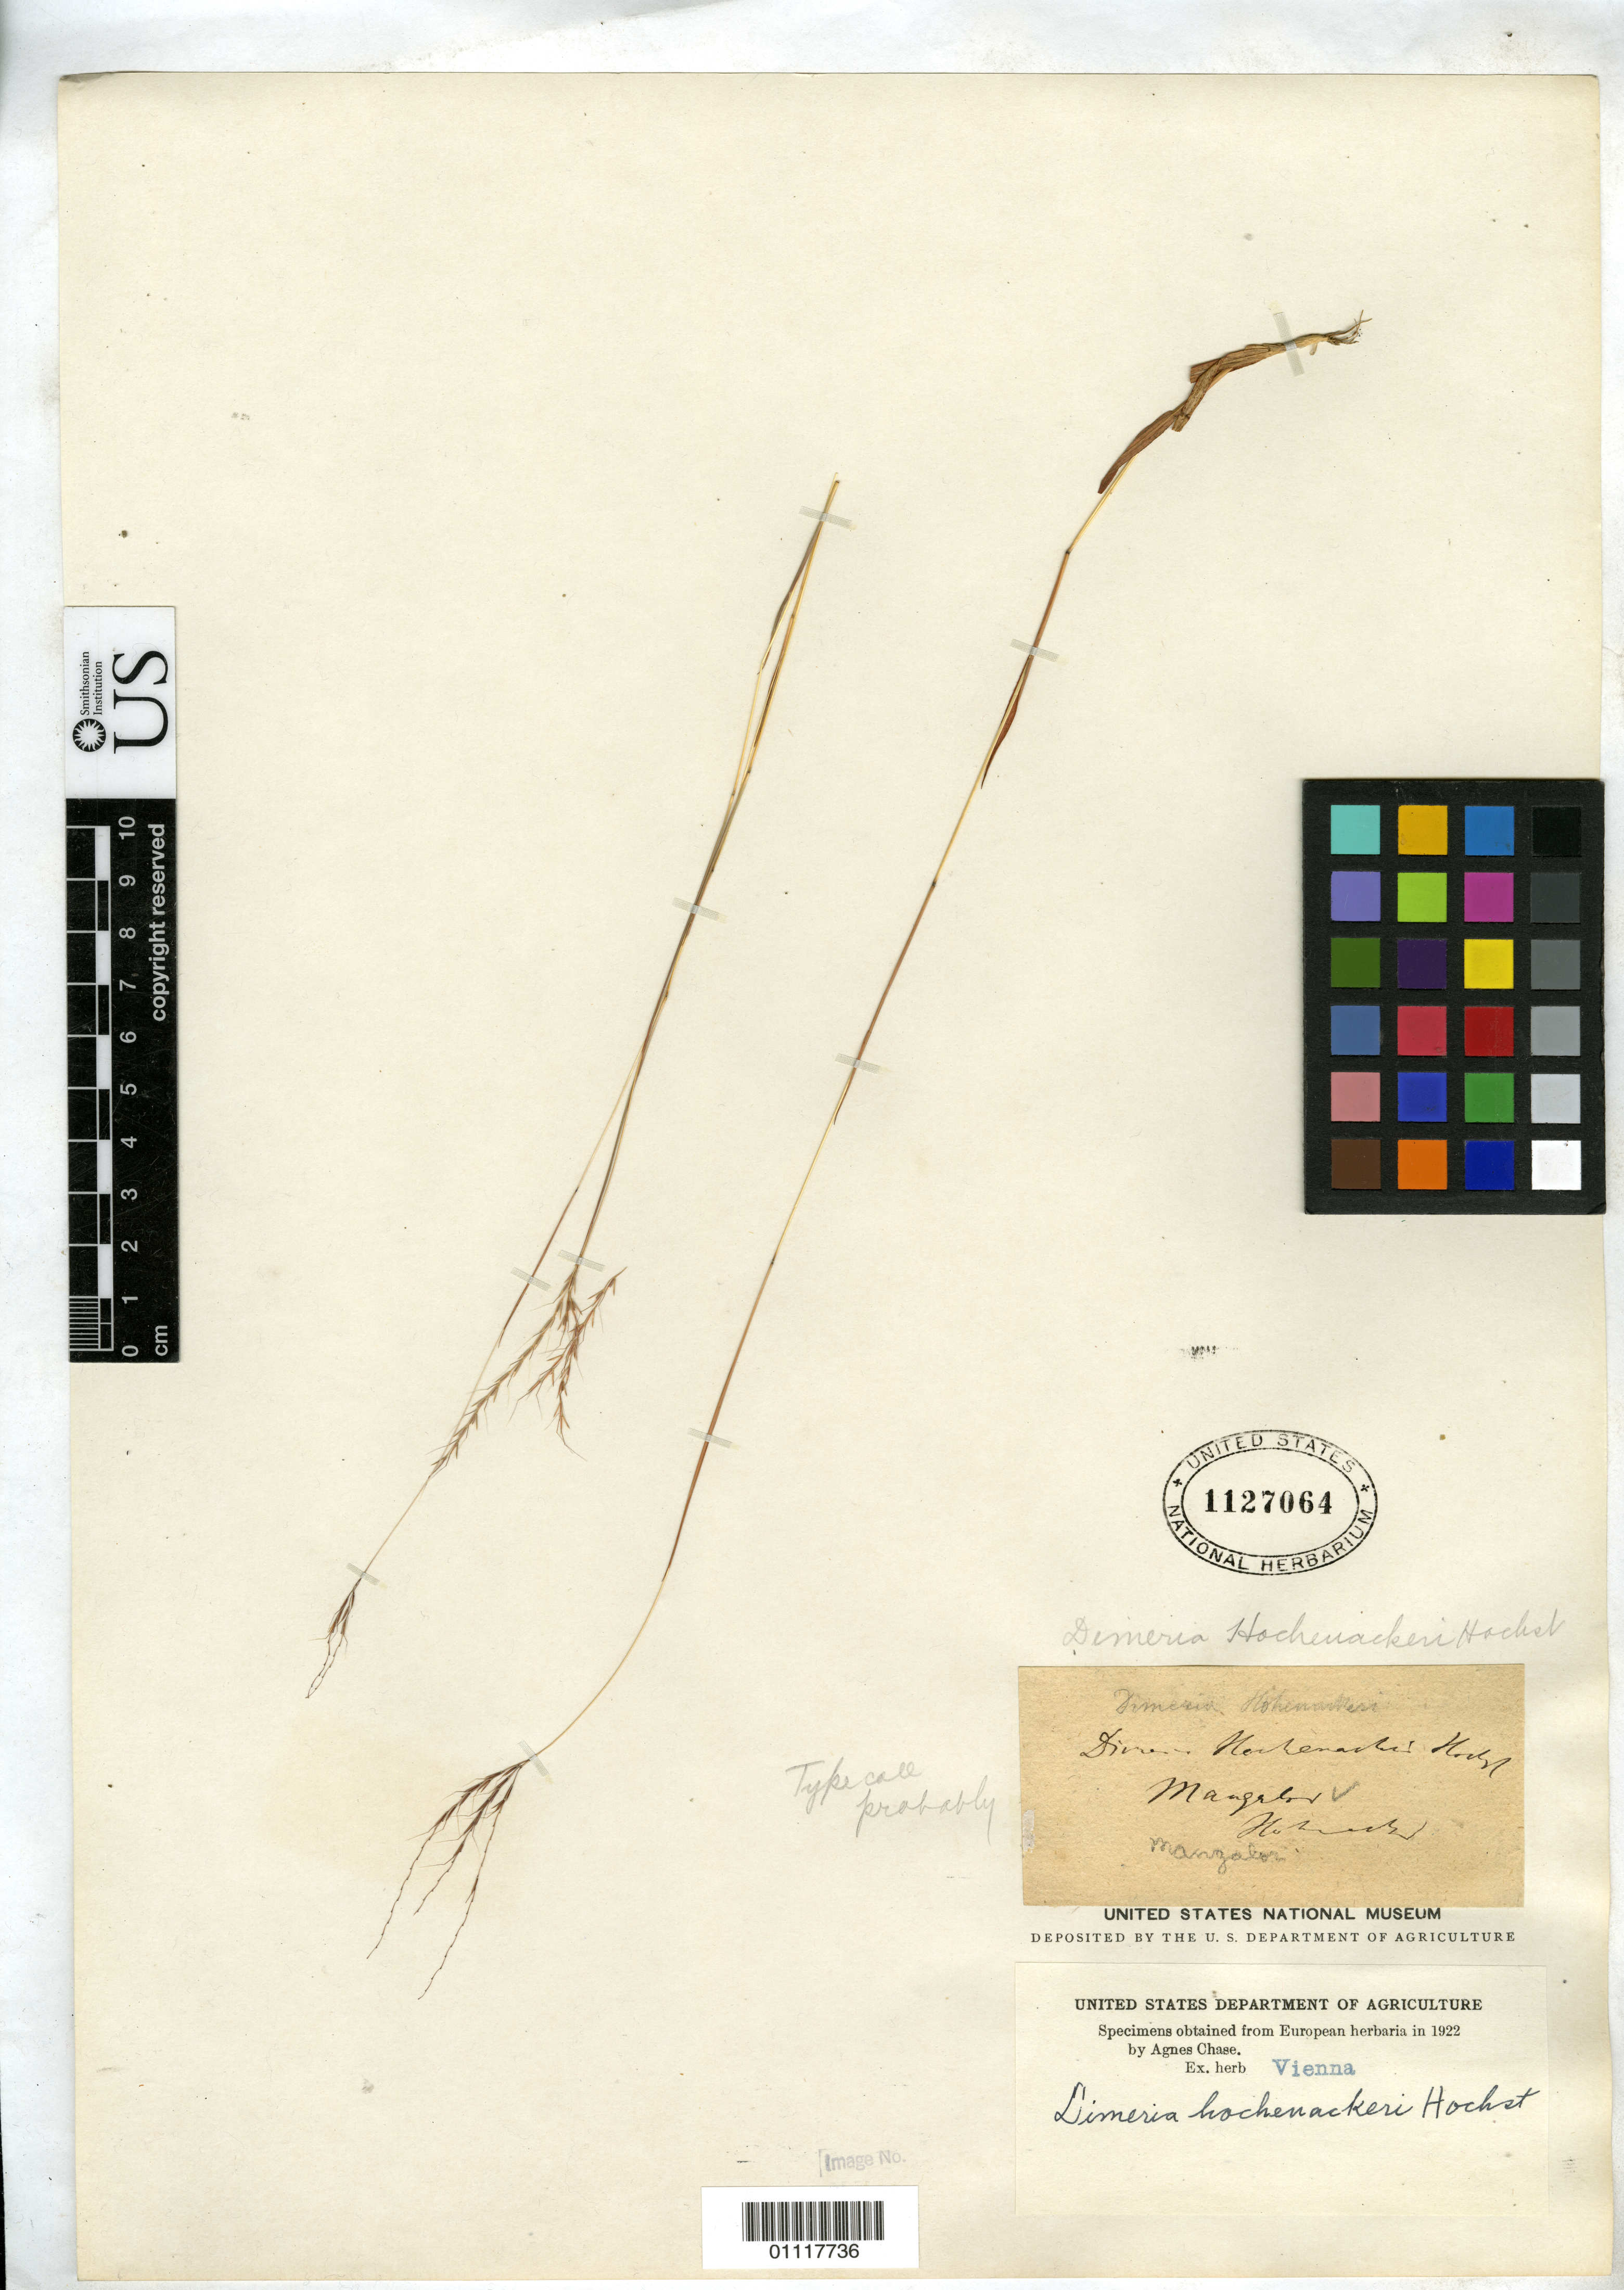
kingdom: Plantae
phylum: Tracheophyta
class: Liliopsida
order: Poales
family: Poaceae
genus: Dimeria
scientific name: Dimeria hohenackeri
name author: Hochst. ex Miq.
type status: Possible Type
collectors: R. F. Hohenacker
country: India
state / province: Karnataka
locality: Mangalor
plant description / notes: ex herb. Vienna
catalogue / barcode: US 1127064